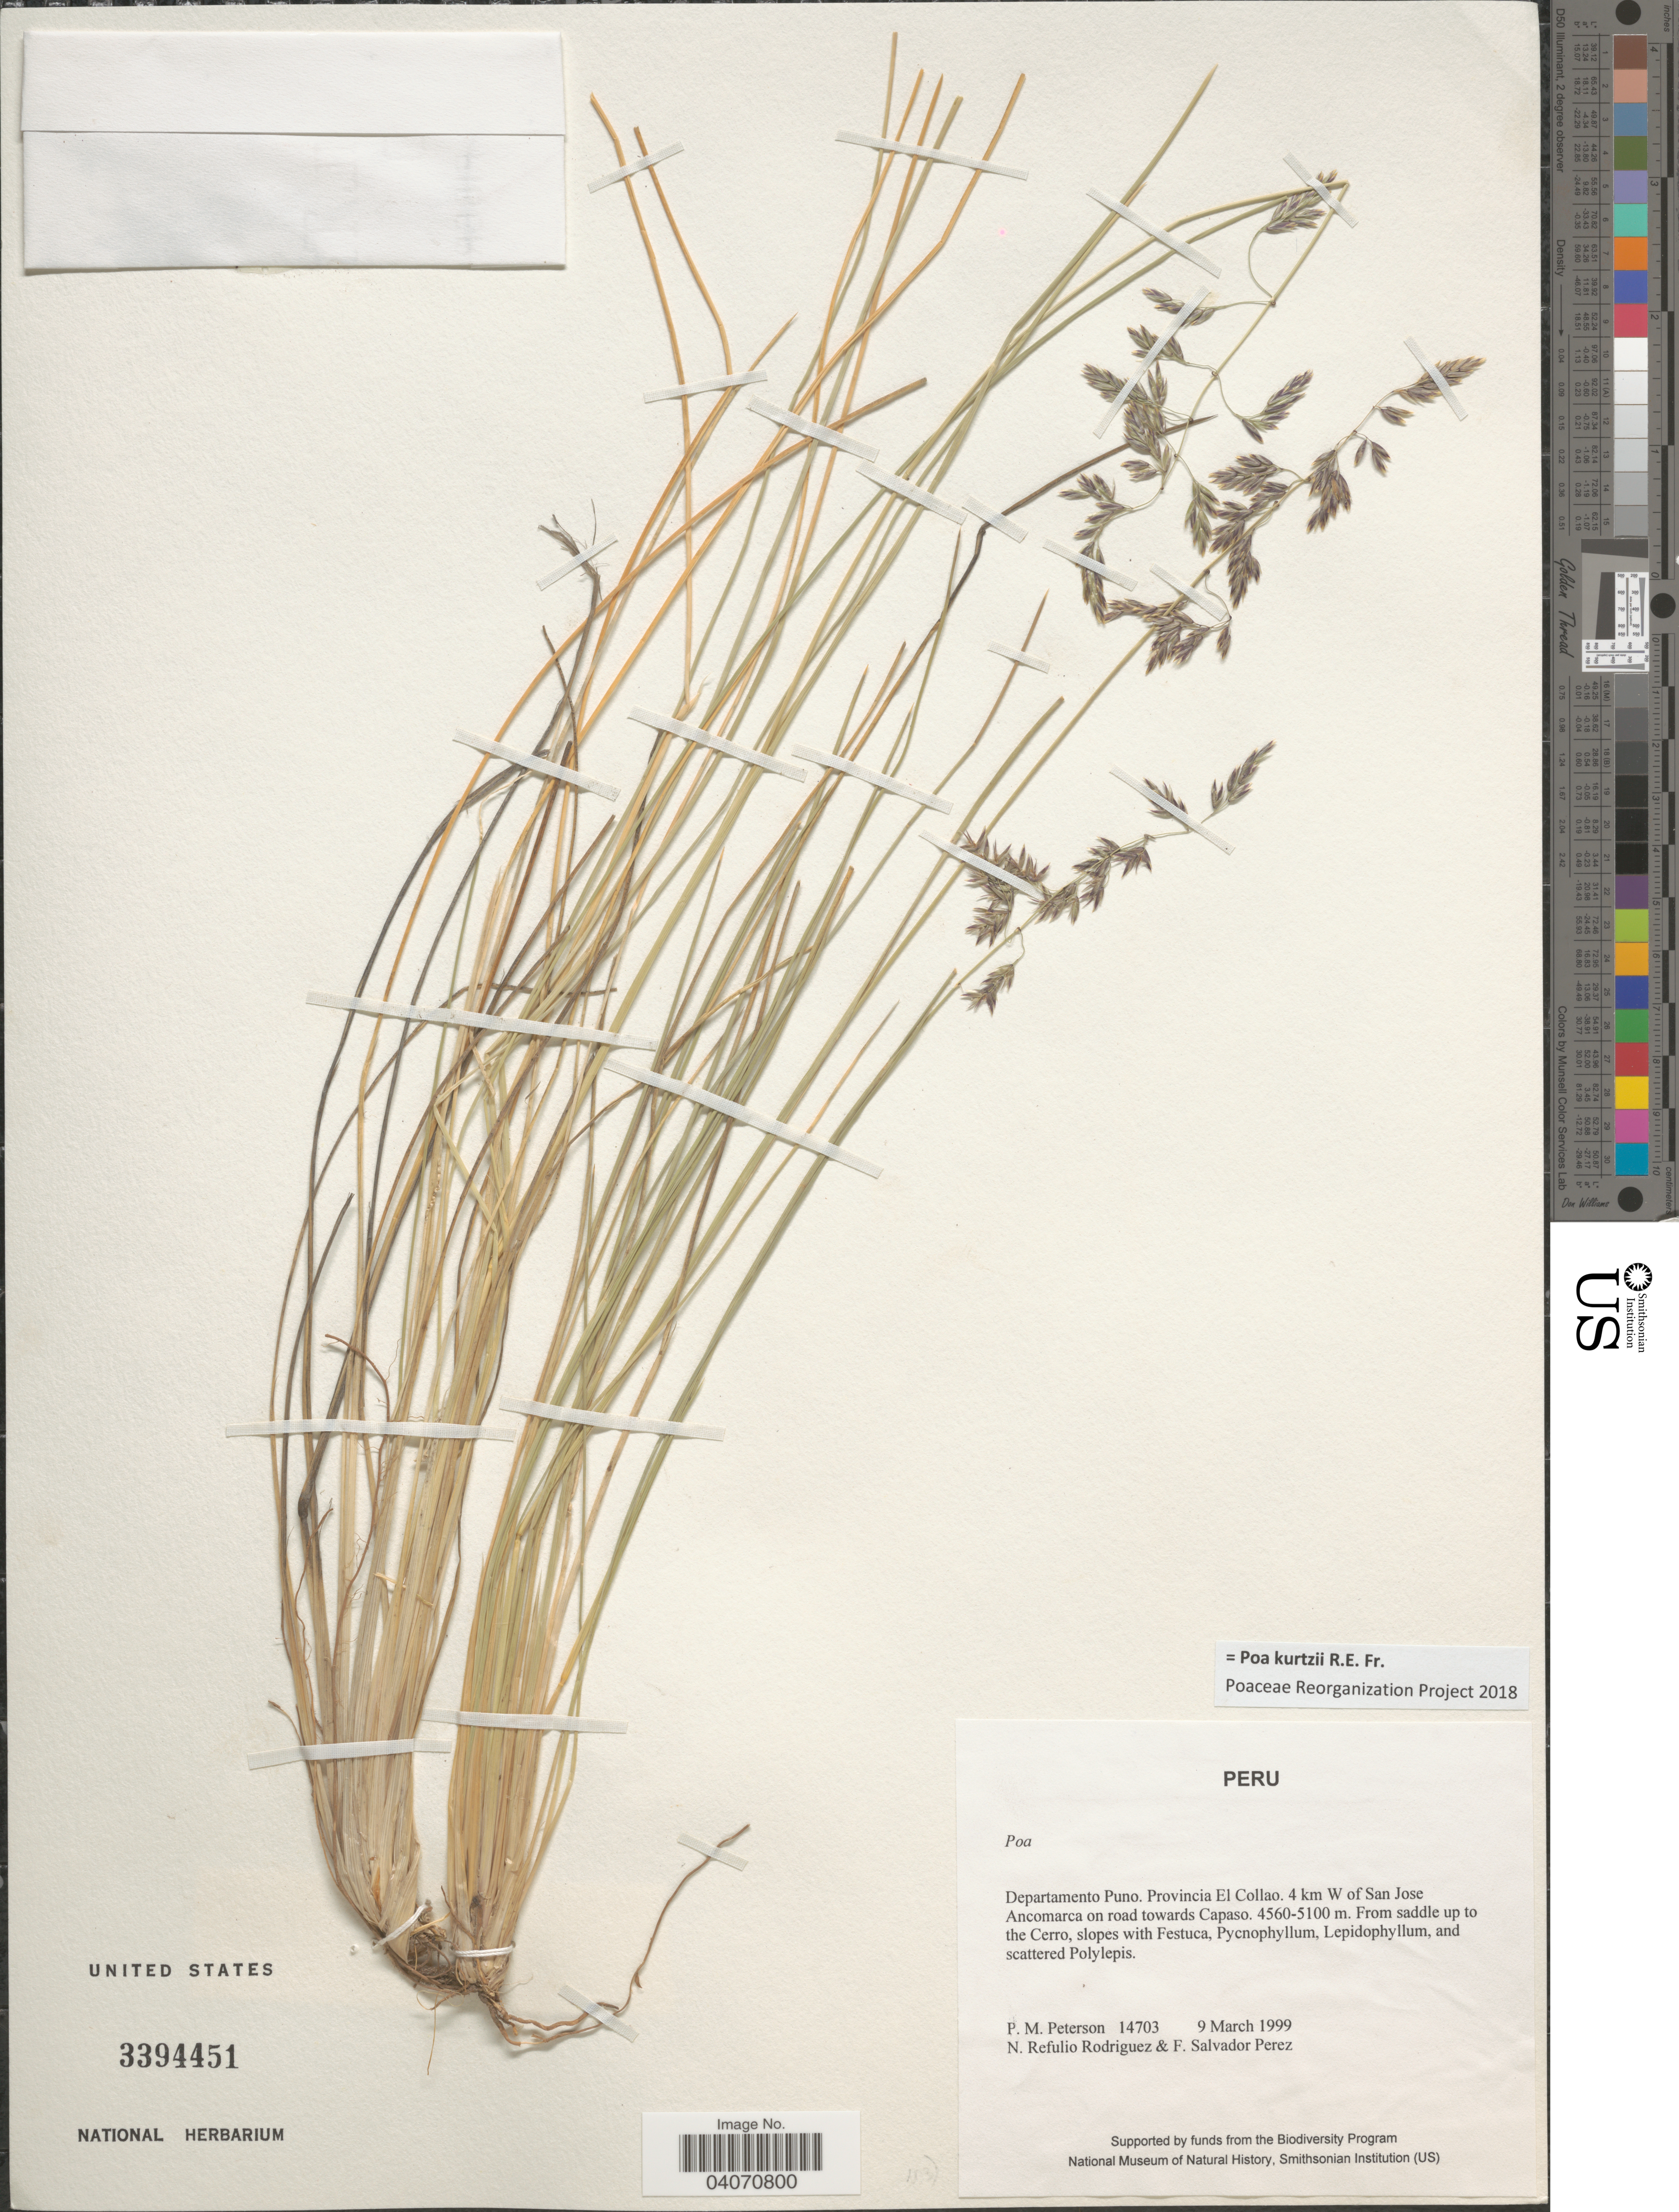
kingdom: Plantae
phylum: Tracheophyta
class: Liliopsida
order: Poales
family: Poaceae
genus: Poa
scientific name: Poa kurtzii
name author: R.E. Fr.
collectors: P. M. Peterson, N. Refulio-Rodríguez & F. Salvador Perez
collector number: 14703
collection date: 1999-03-09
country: Peru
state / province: Puno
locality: Departamento Puno. Provincia El Collao. 4 km W of San Jose Ancomarca on road towards Capaso. From saddle up to Cerro.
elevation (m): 4560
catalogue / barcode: US 3394451